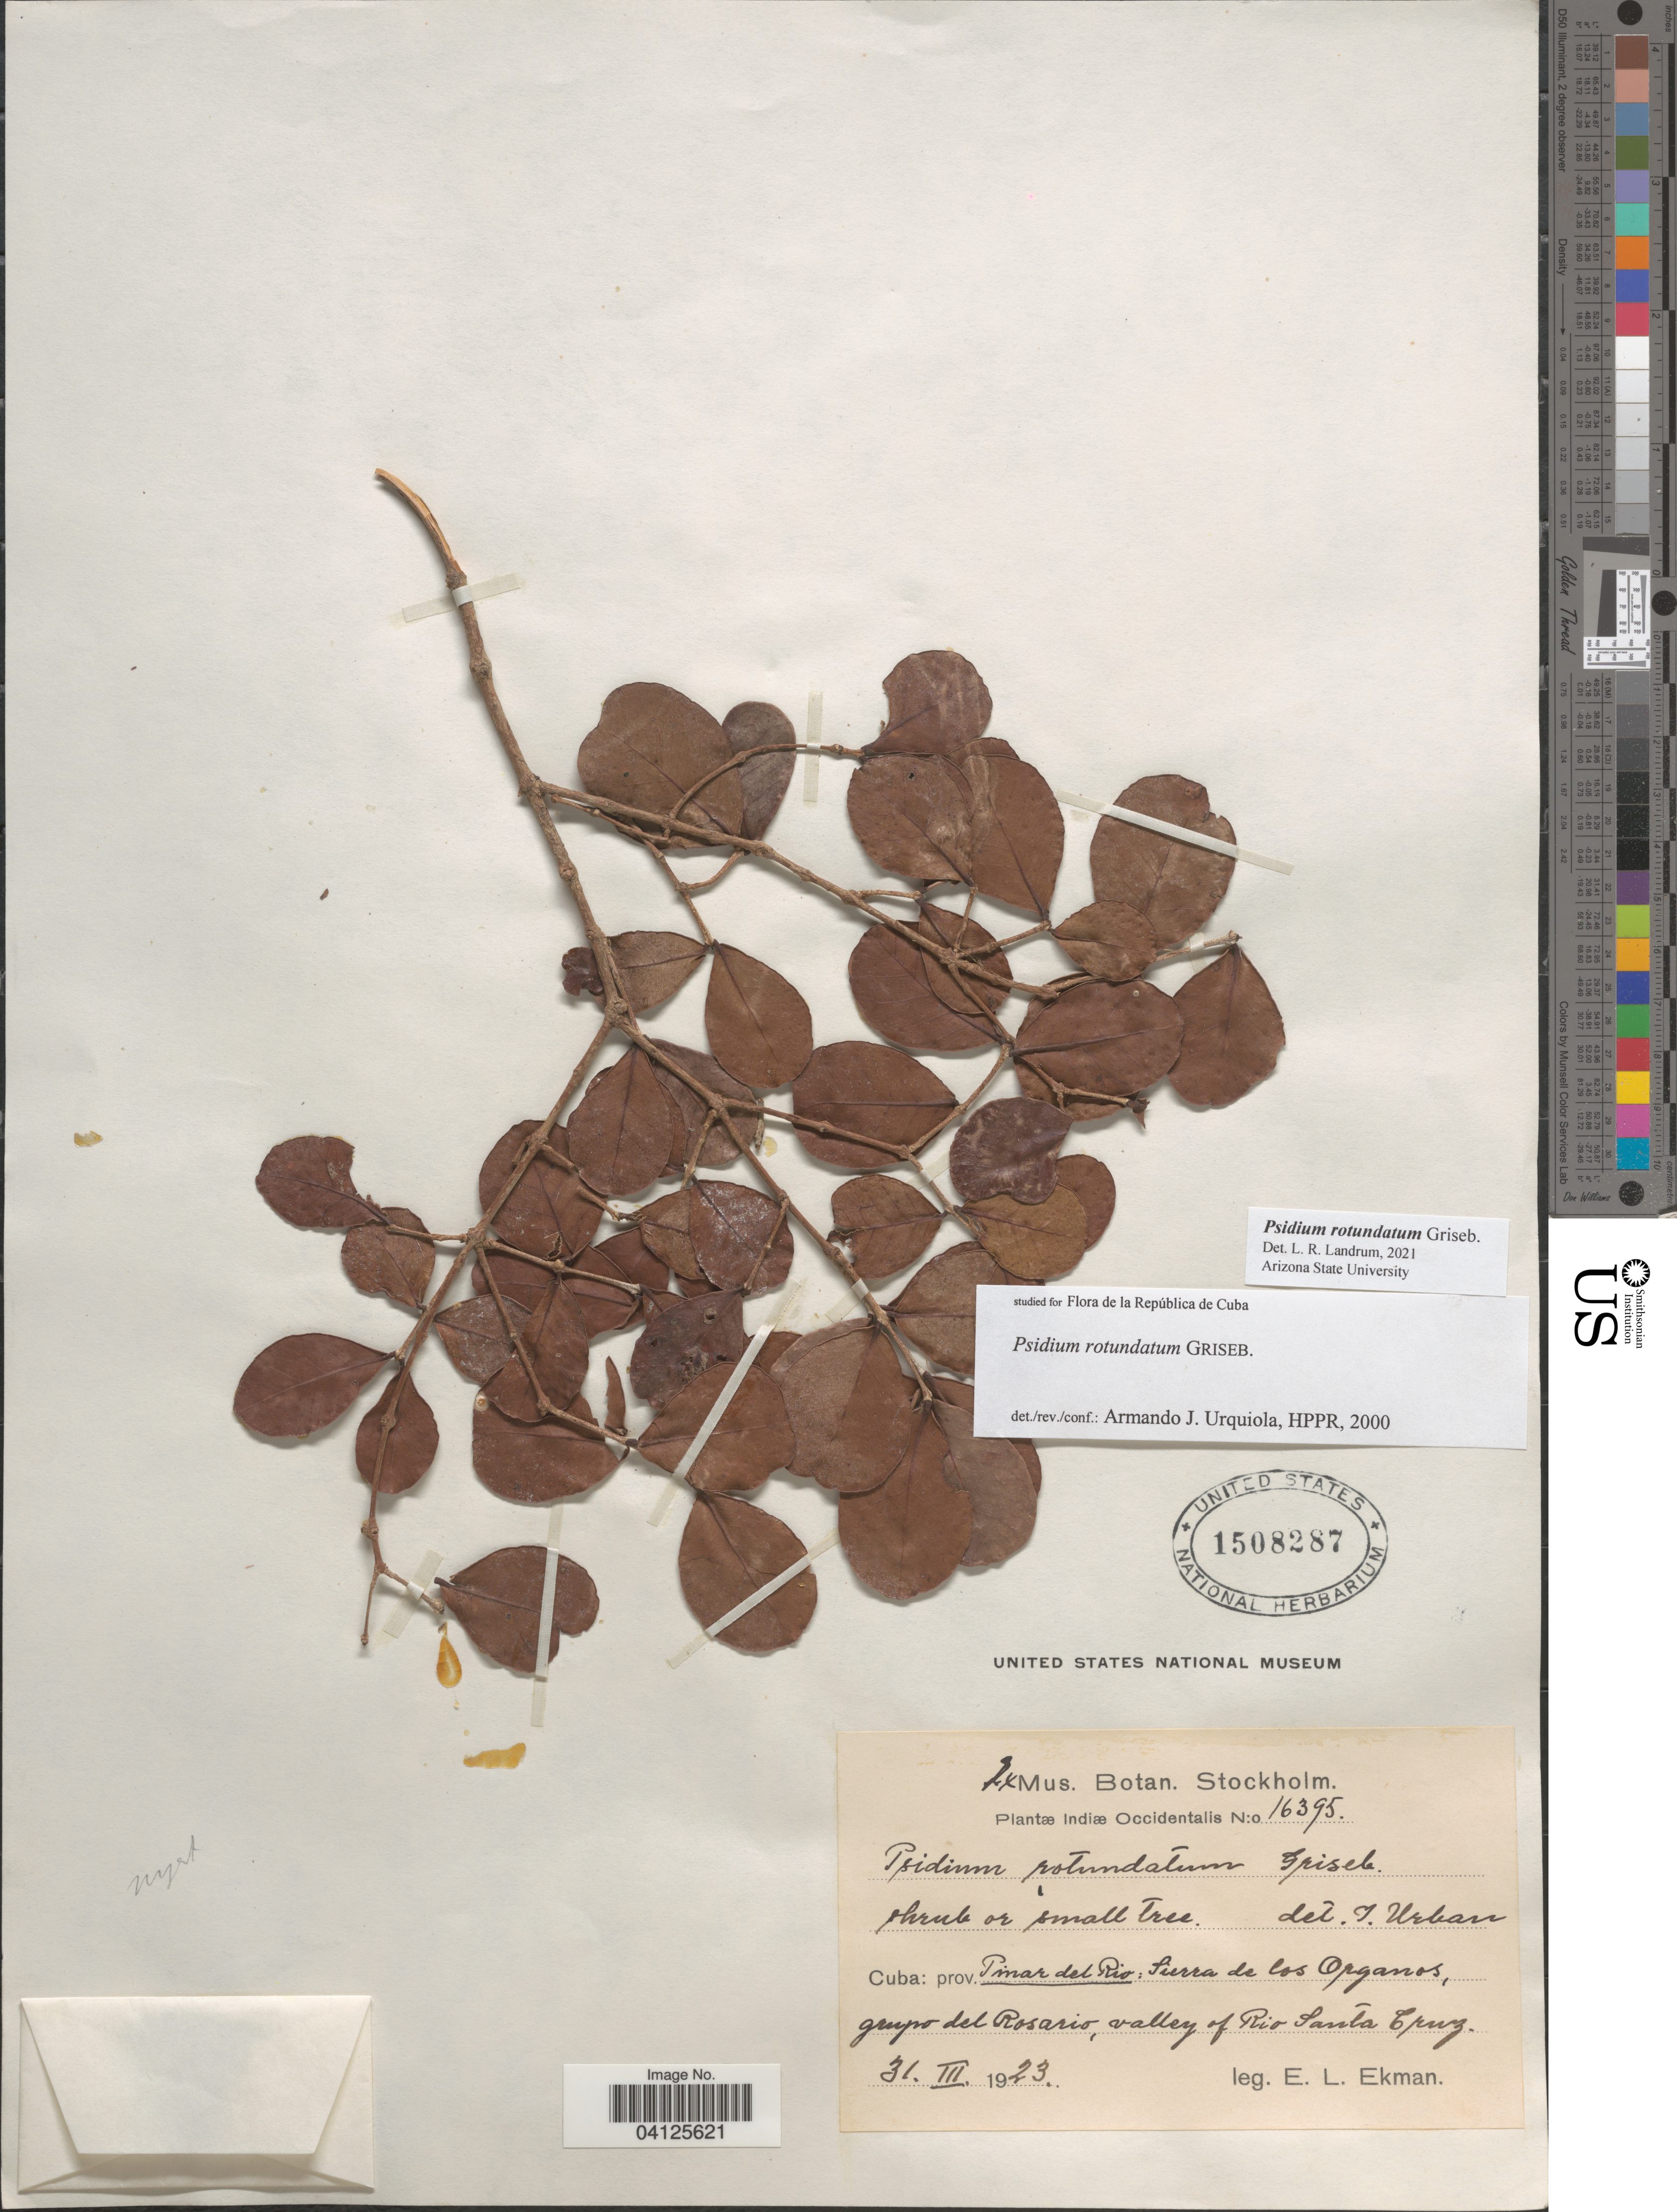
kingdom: Plantae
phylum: Tracheophyta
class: Magnoliopsida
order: Myrtales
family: Myrtaceae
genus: Psidium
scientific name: Psidium rotundatum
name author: Griseb.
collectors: E. L. Ekman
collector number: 16395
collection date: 1923-03-31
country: Cuba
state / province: Pinar del Río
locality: Indiæ Occidentalis. Sierra de los Organos, grupo del Rosario, valley of Rio Santa Cruz.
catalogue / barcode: US 1508287